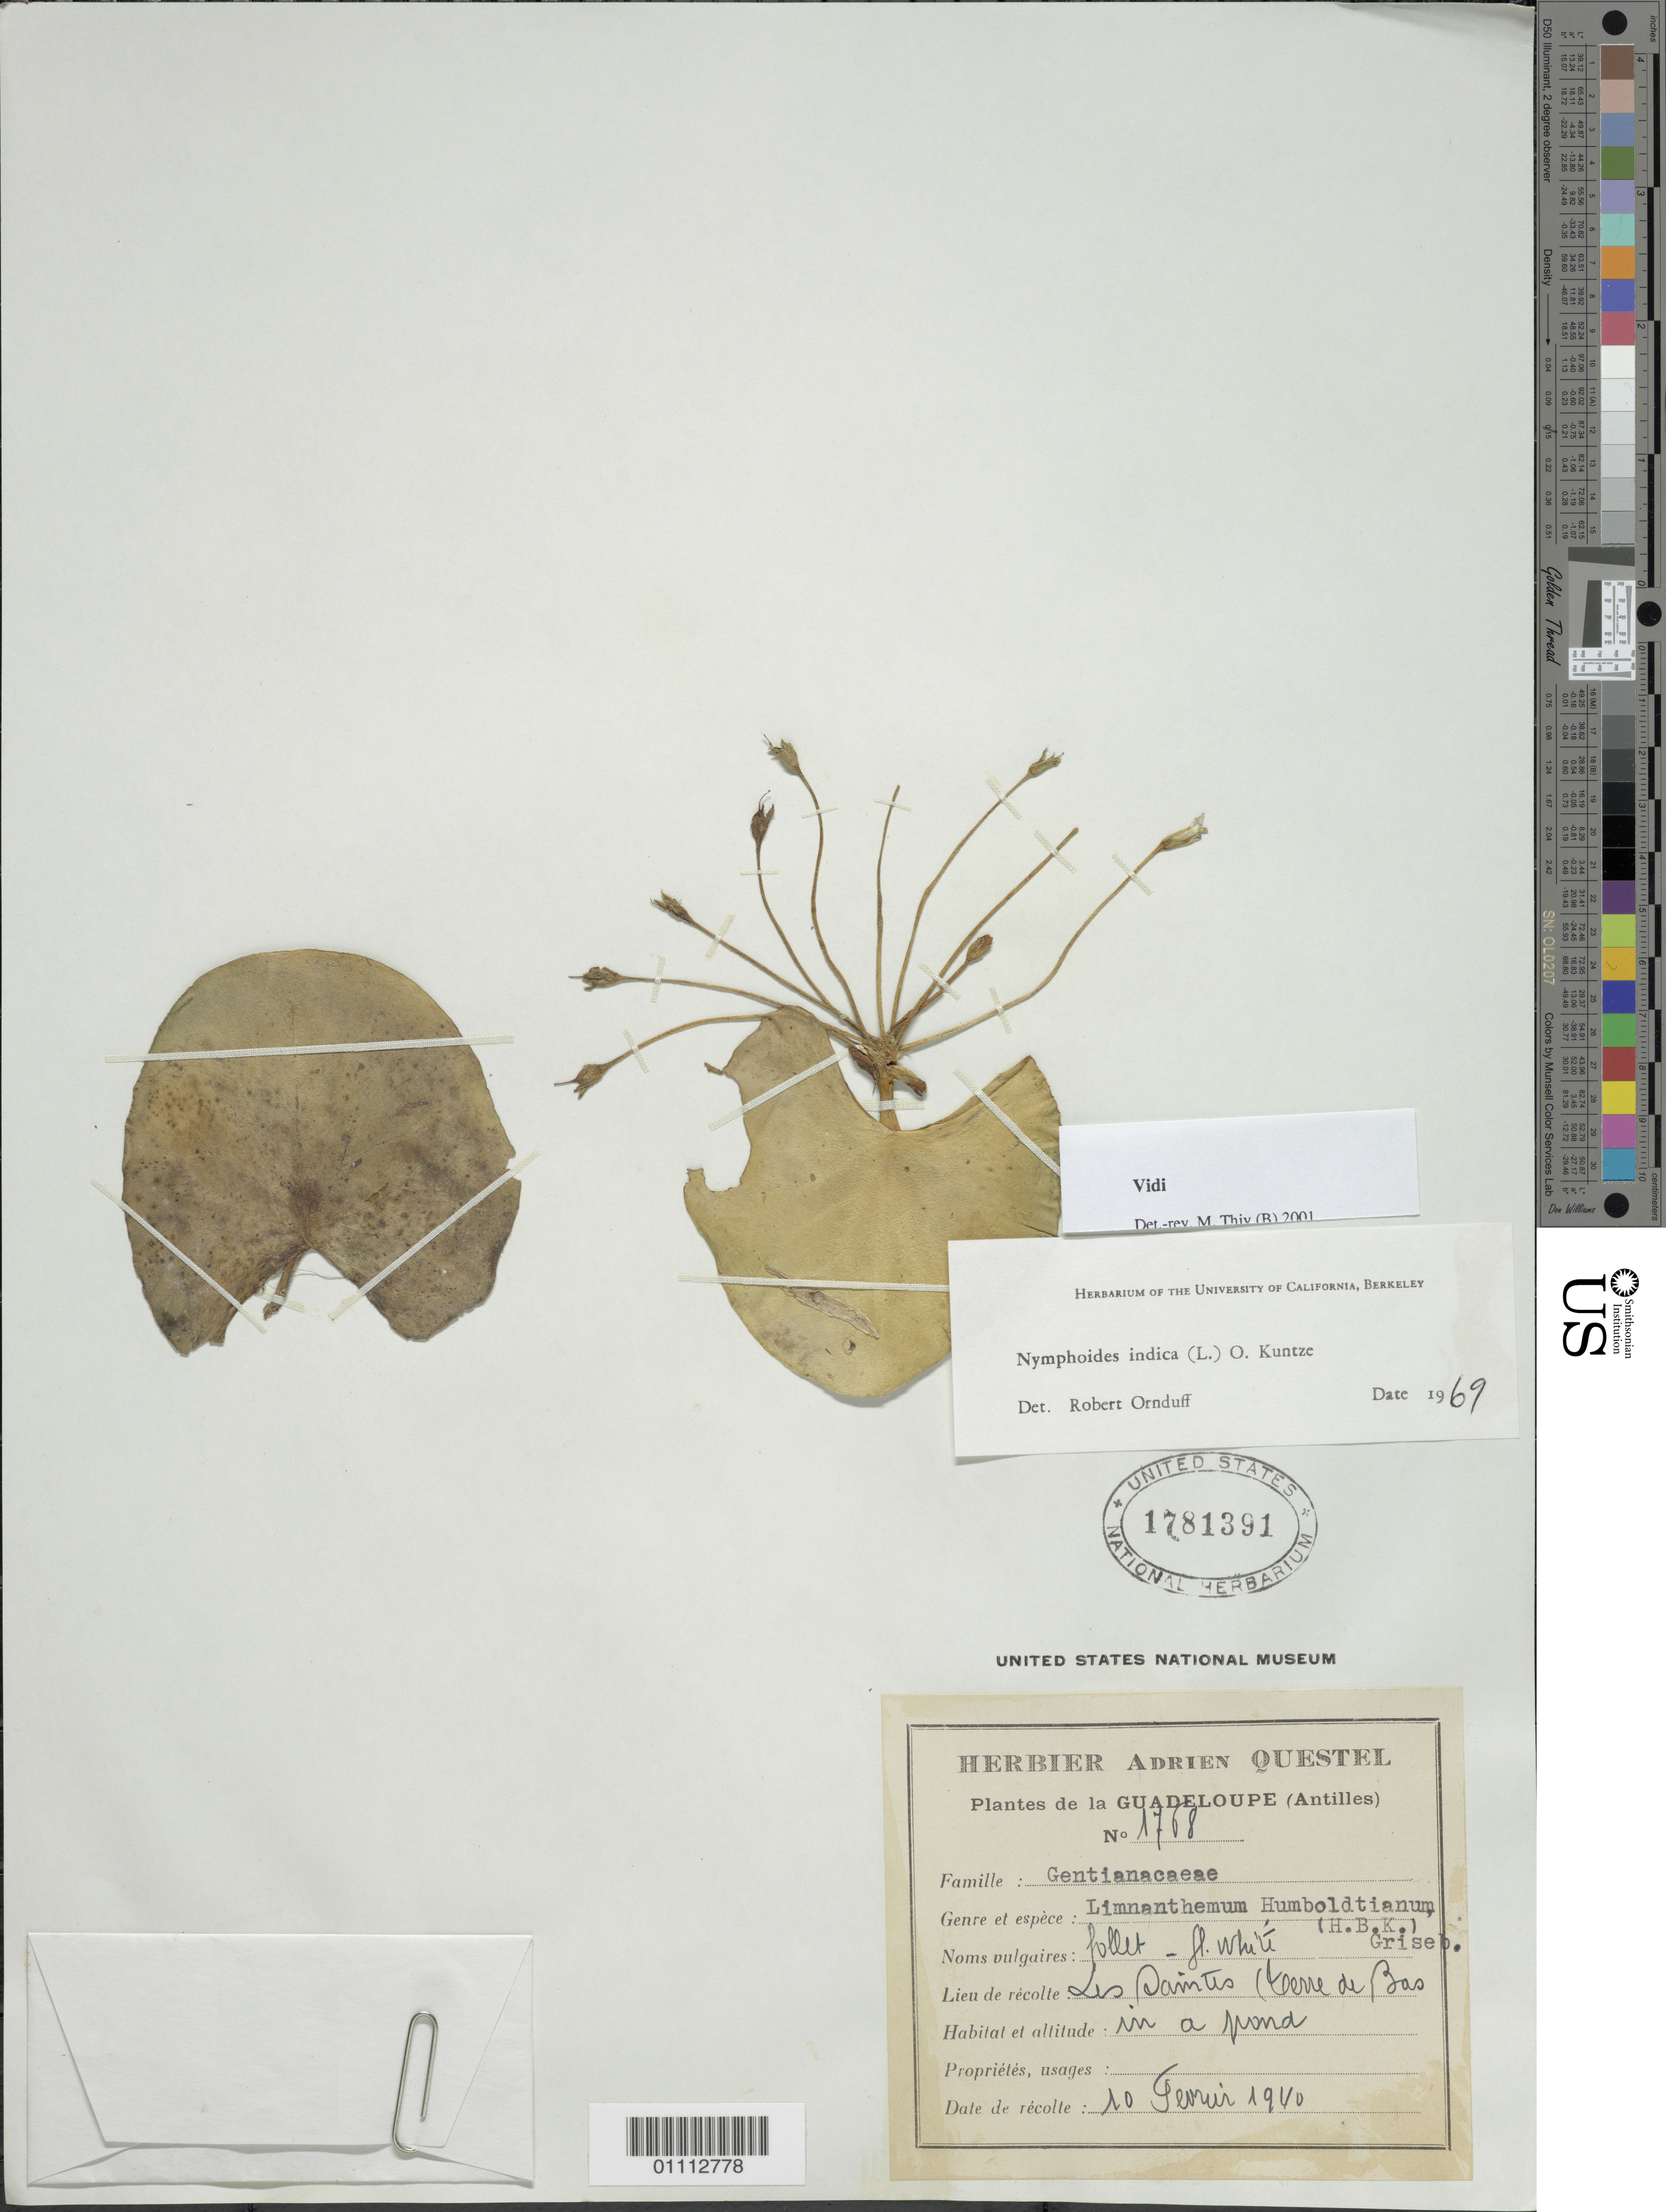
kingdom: Plantae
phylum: Tracheophyta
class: Magnoliopsida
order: Asterales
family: Menyanthaceae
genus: Nymphoides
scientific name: Nymphoides indica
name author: (L.) Kuntze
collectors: A. Questel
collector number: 1768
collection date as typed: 10 Feb 1940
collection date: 1940-02-10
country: Guadeloupe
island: Basse Terre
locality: Les Saintes, Terre de Bas. In a pond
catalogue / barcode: US 1781391